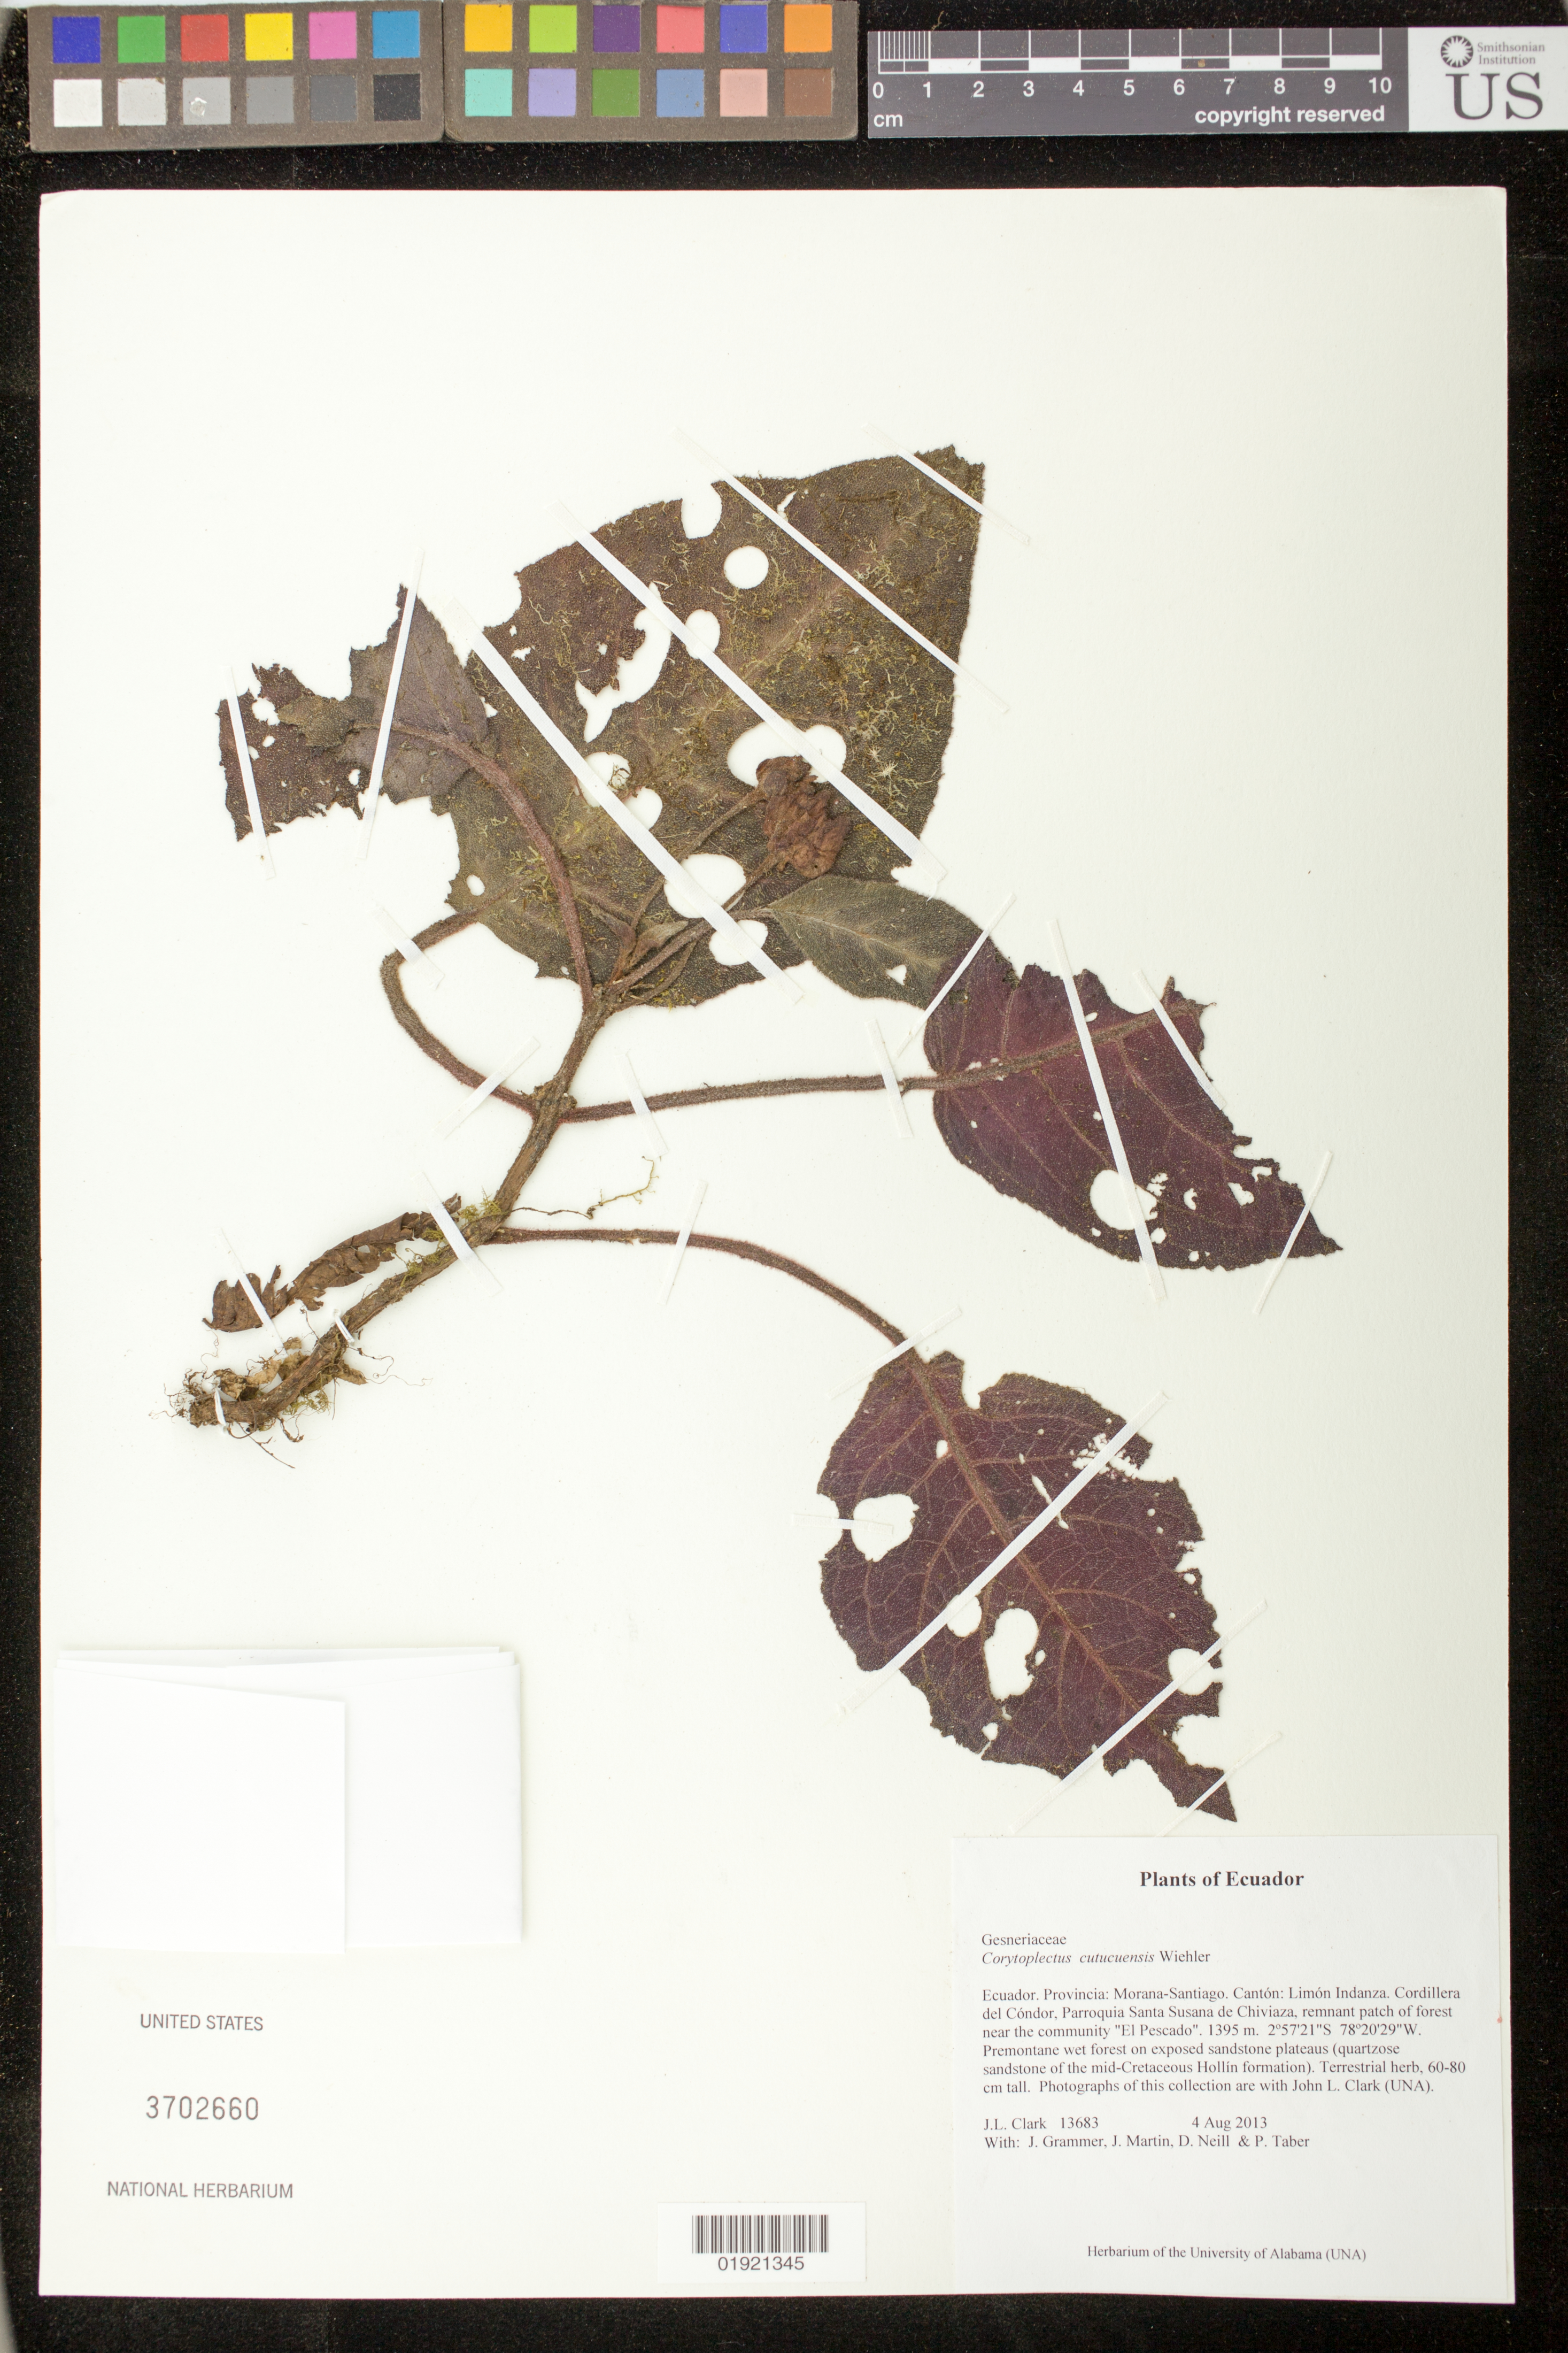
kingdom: Plantae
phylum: Tracheophyta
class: Magnoliopsida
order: Lamiales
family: Gesneriaceae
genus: Corytoplectus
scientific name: Corytoplectus cutucuensis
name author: Wiehler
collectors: J. L. Clark, J. Grammer, J. Martin, D. Neill & P. Taber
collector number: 13683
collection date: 2013-08-04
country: Ecuador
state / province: Morona-Santiago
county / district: Limón Indanza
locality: Cordillera del Condor, Parroquia Santa Susana de Chiviaza, remnant patch of forest near the community "El Pescado".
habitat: Premontane wet forest on exposed sandstone plateaus (quartzose sandstone of the mid-Cretaceous Hollin formation).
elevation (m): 1395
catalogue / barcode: US 3702660